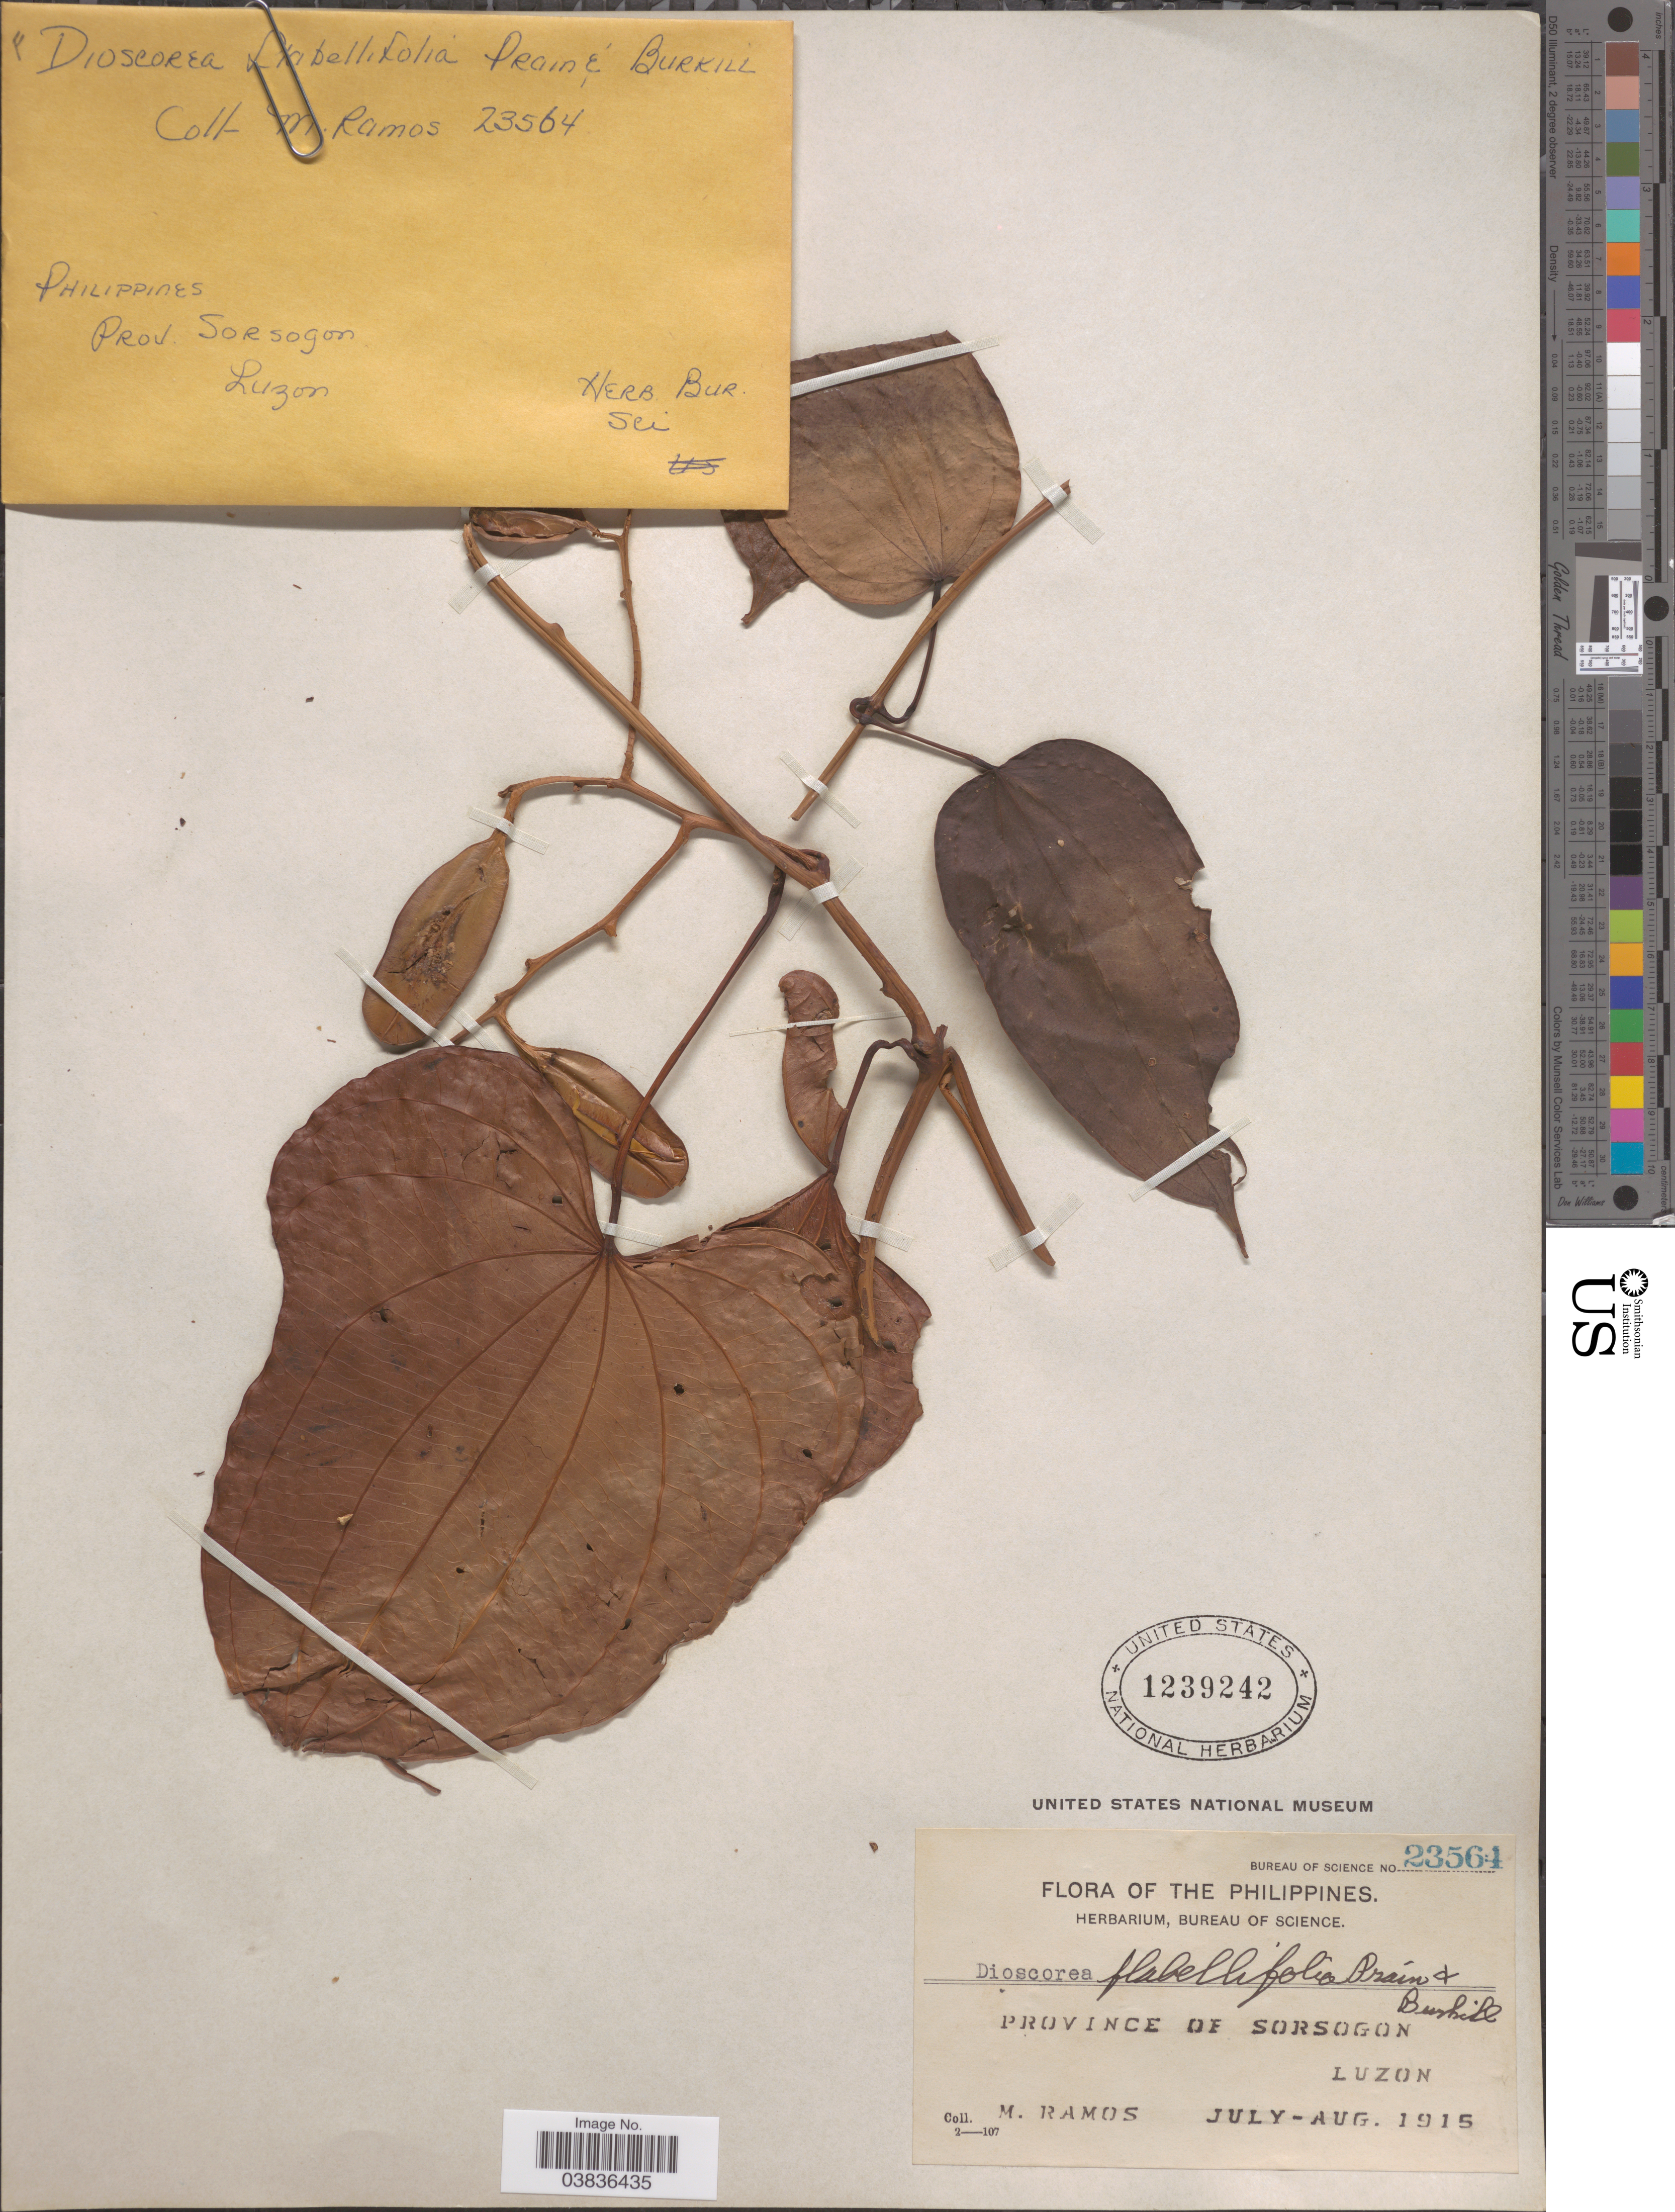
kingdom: Plantae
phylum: Tracheophyta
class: Liliopsida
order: Dioscoreales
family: Dioscoreaceae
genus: Dioscorea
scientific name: Dioscorea flabellifolia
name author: Prain & Burkill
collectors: M. Ramos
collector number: Bureau of Science 23564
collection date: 1915-07/1915-08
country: Philippines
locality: Province of Sorsogon. Luzon.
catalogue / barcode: US 1239242